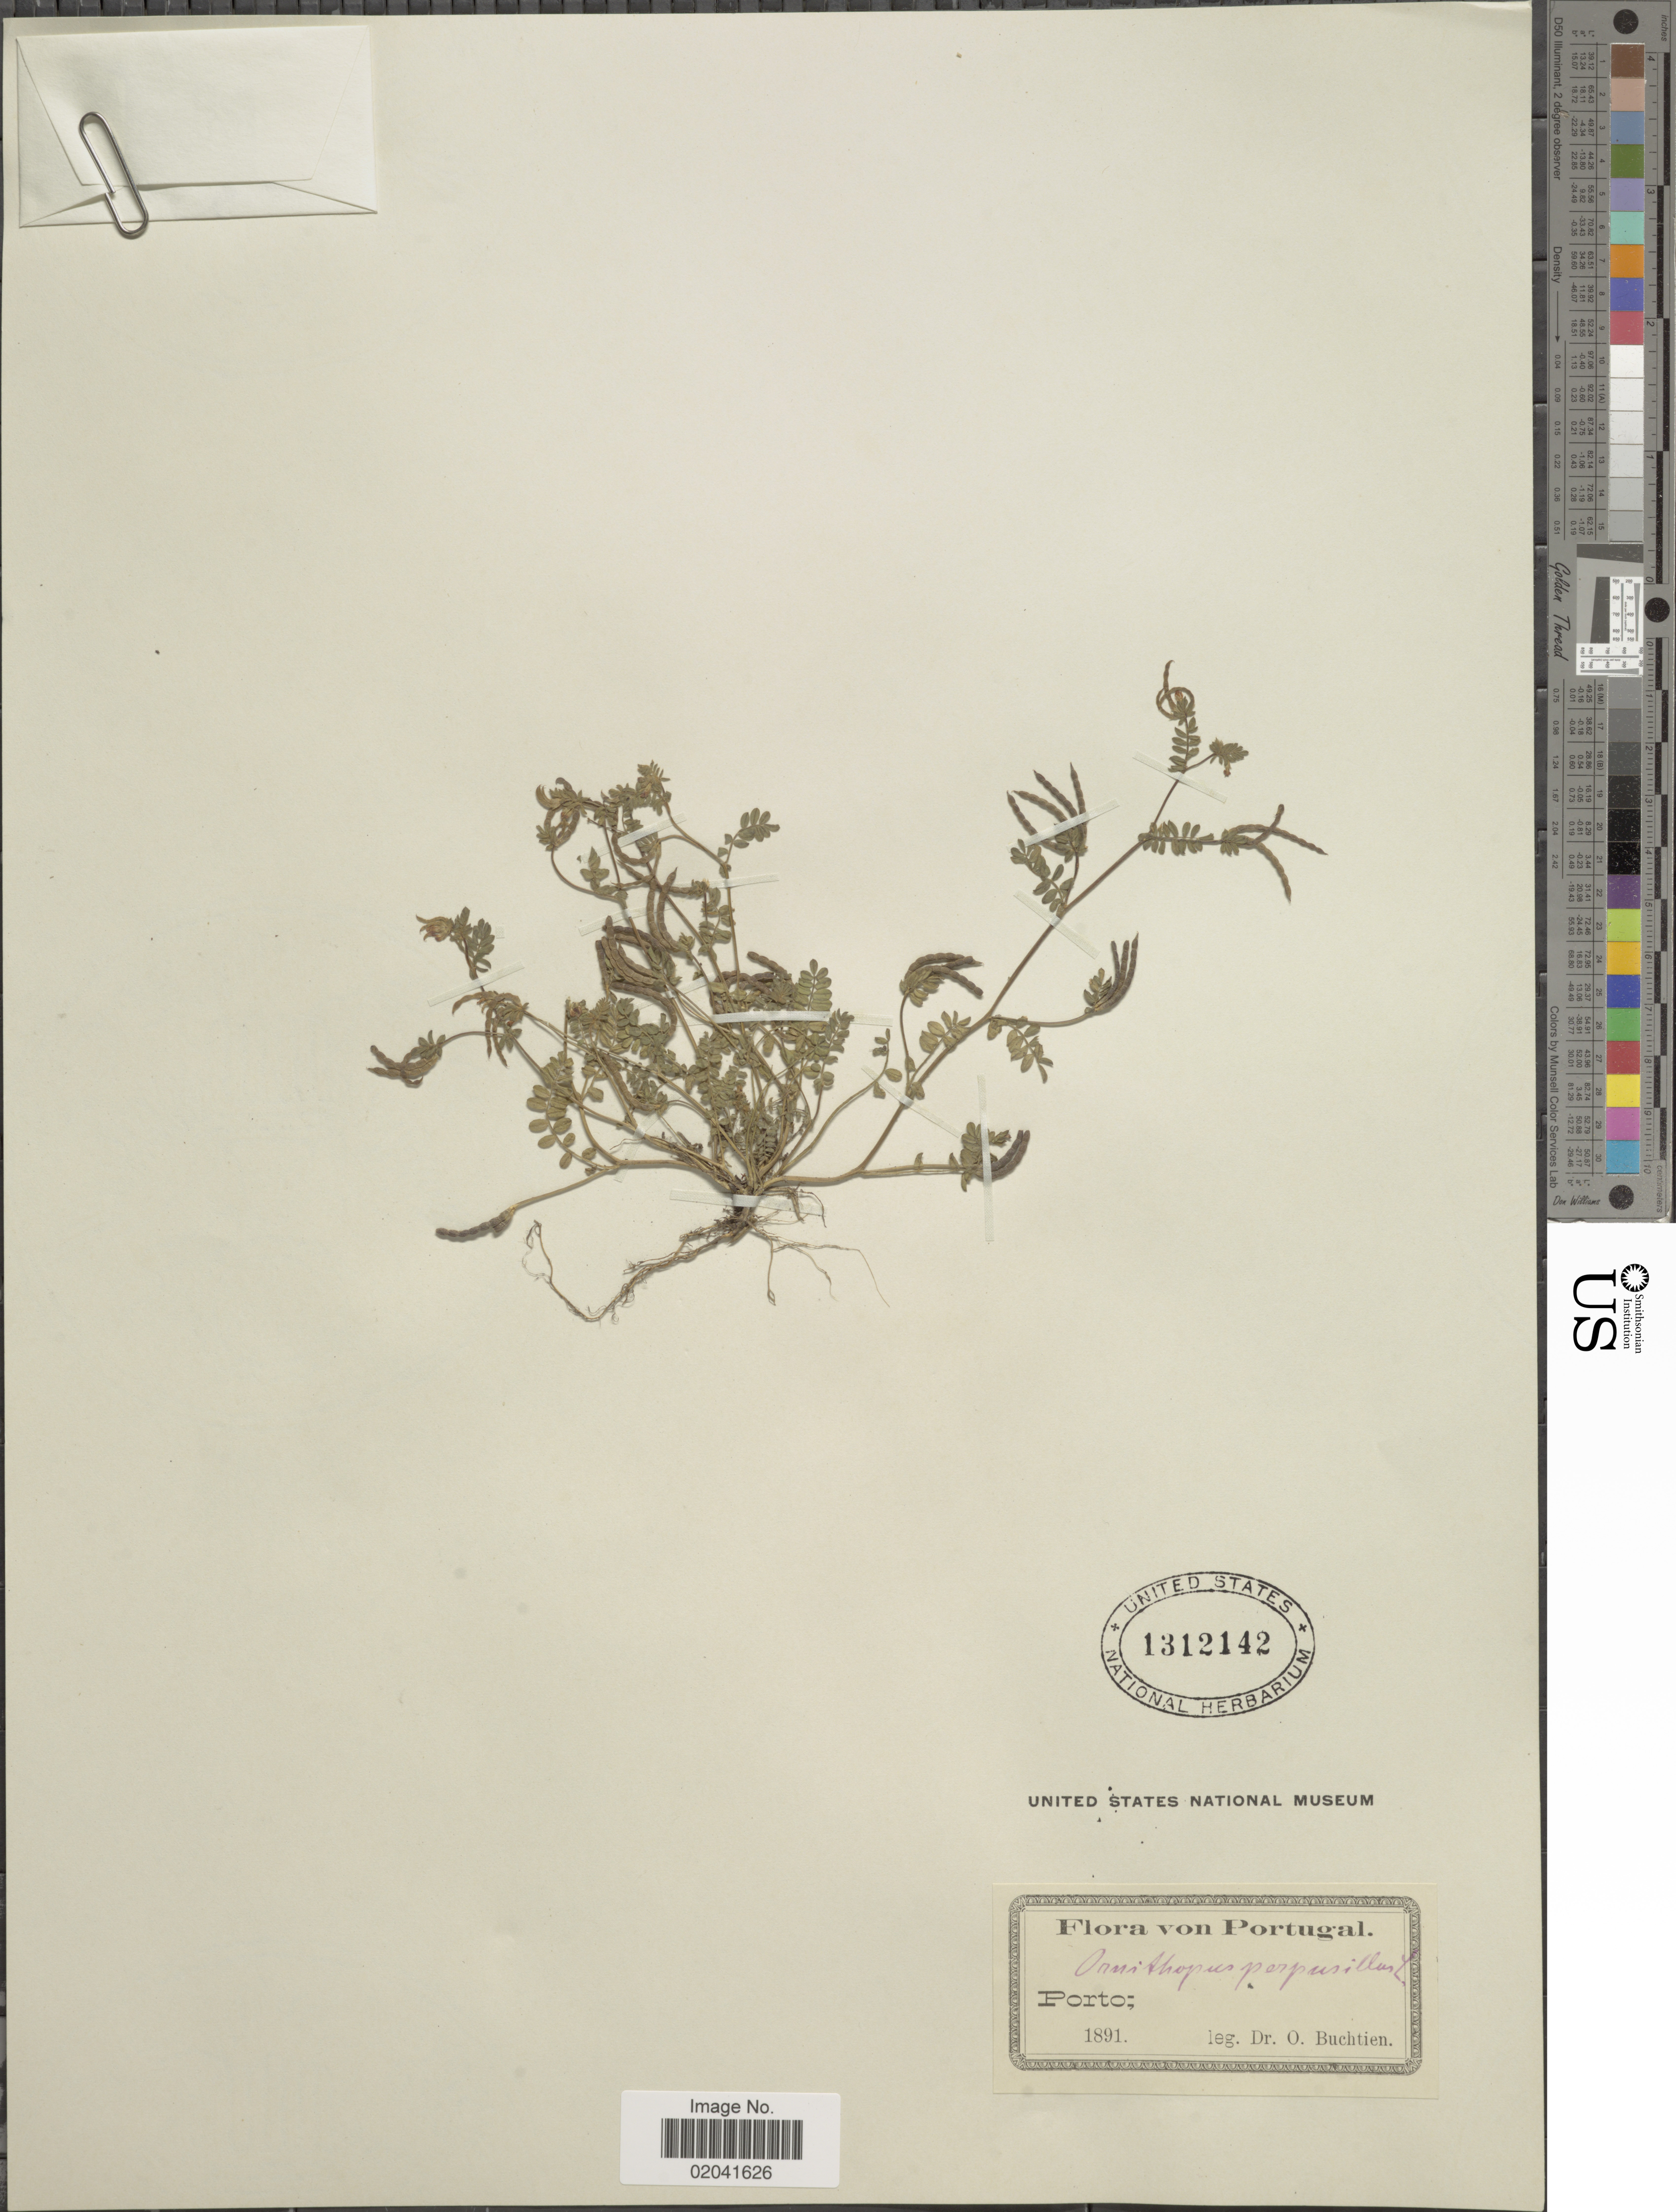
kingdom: Plantae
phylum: Tracheophyta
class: Magnoliopsida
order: Fabales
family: Fabaceae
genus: Ornithopus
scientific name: Ornithopus perpusillus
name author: L.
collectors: O. Buchtien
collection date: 1891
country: Portugal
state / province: Porto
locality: Portugal, Porto.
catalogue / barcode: US 1312142